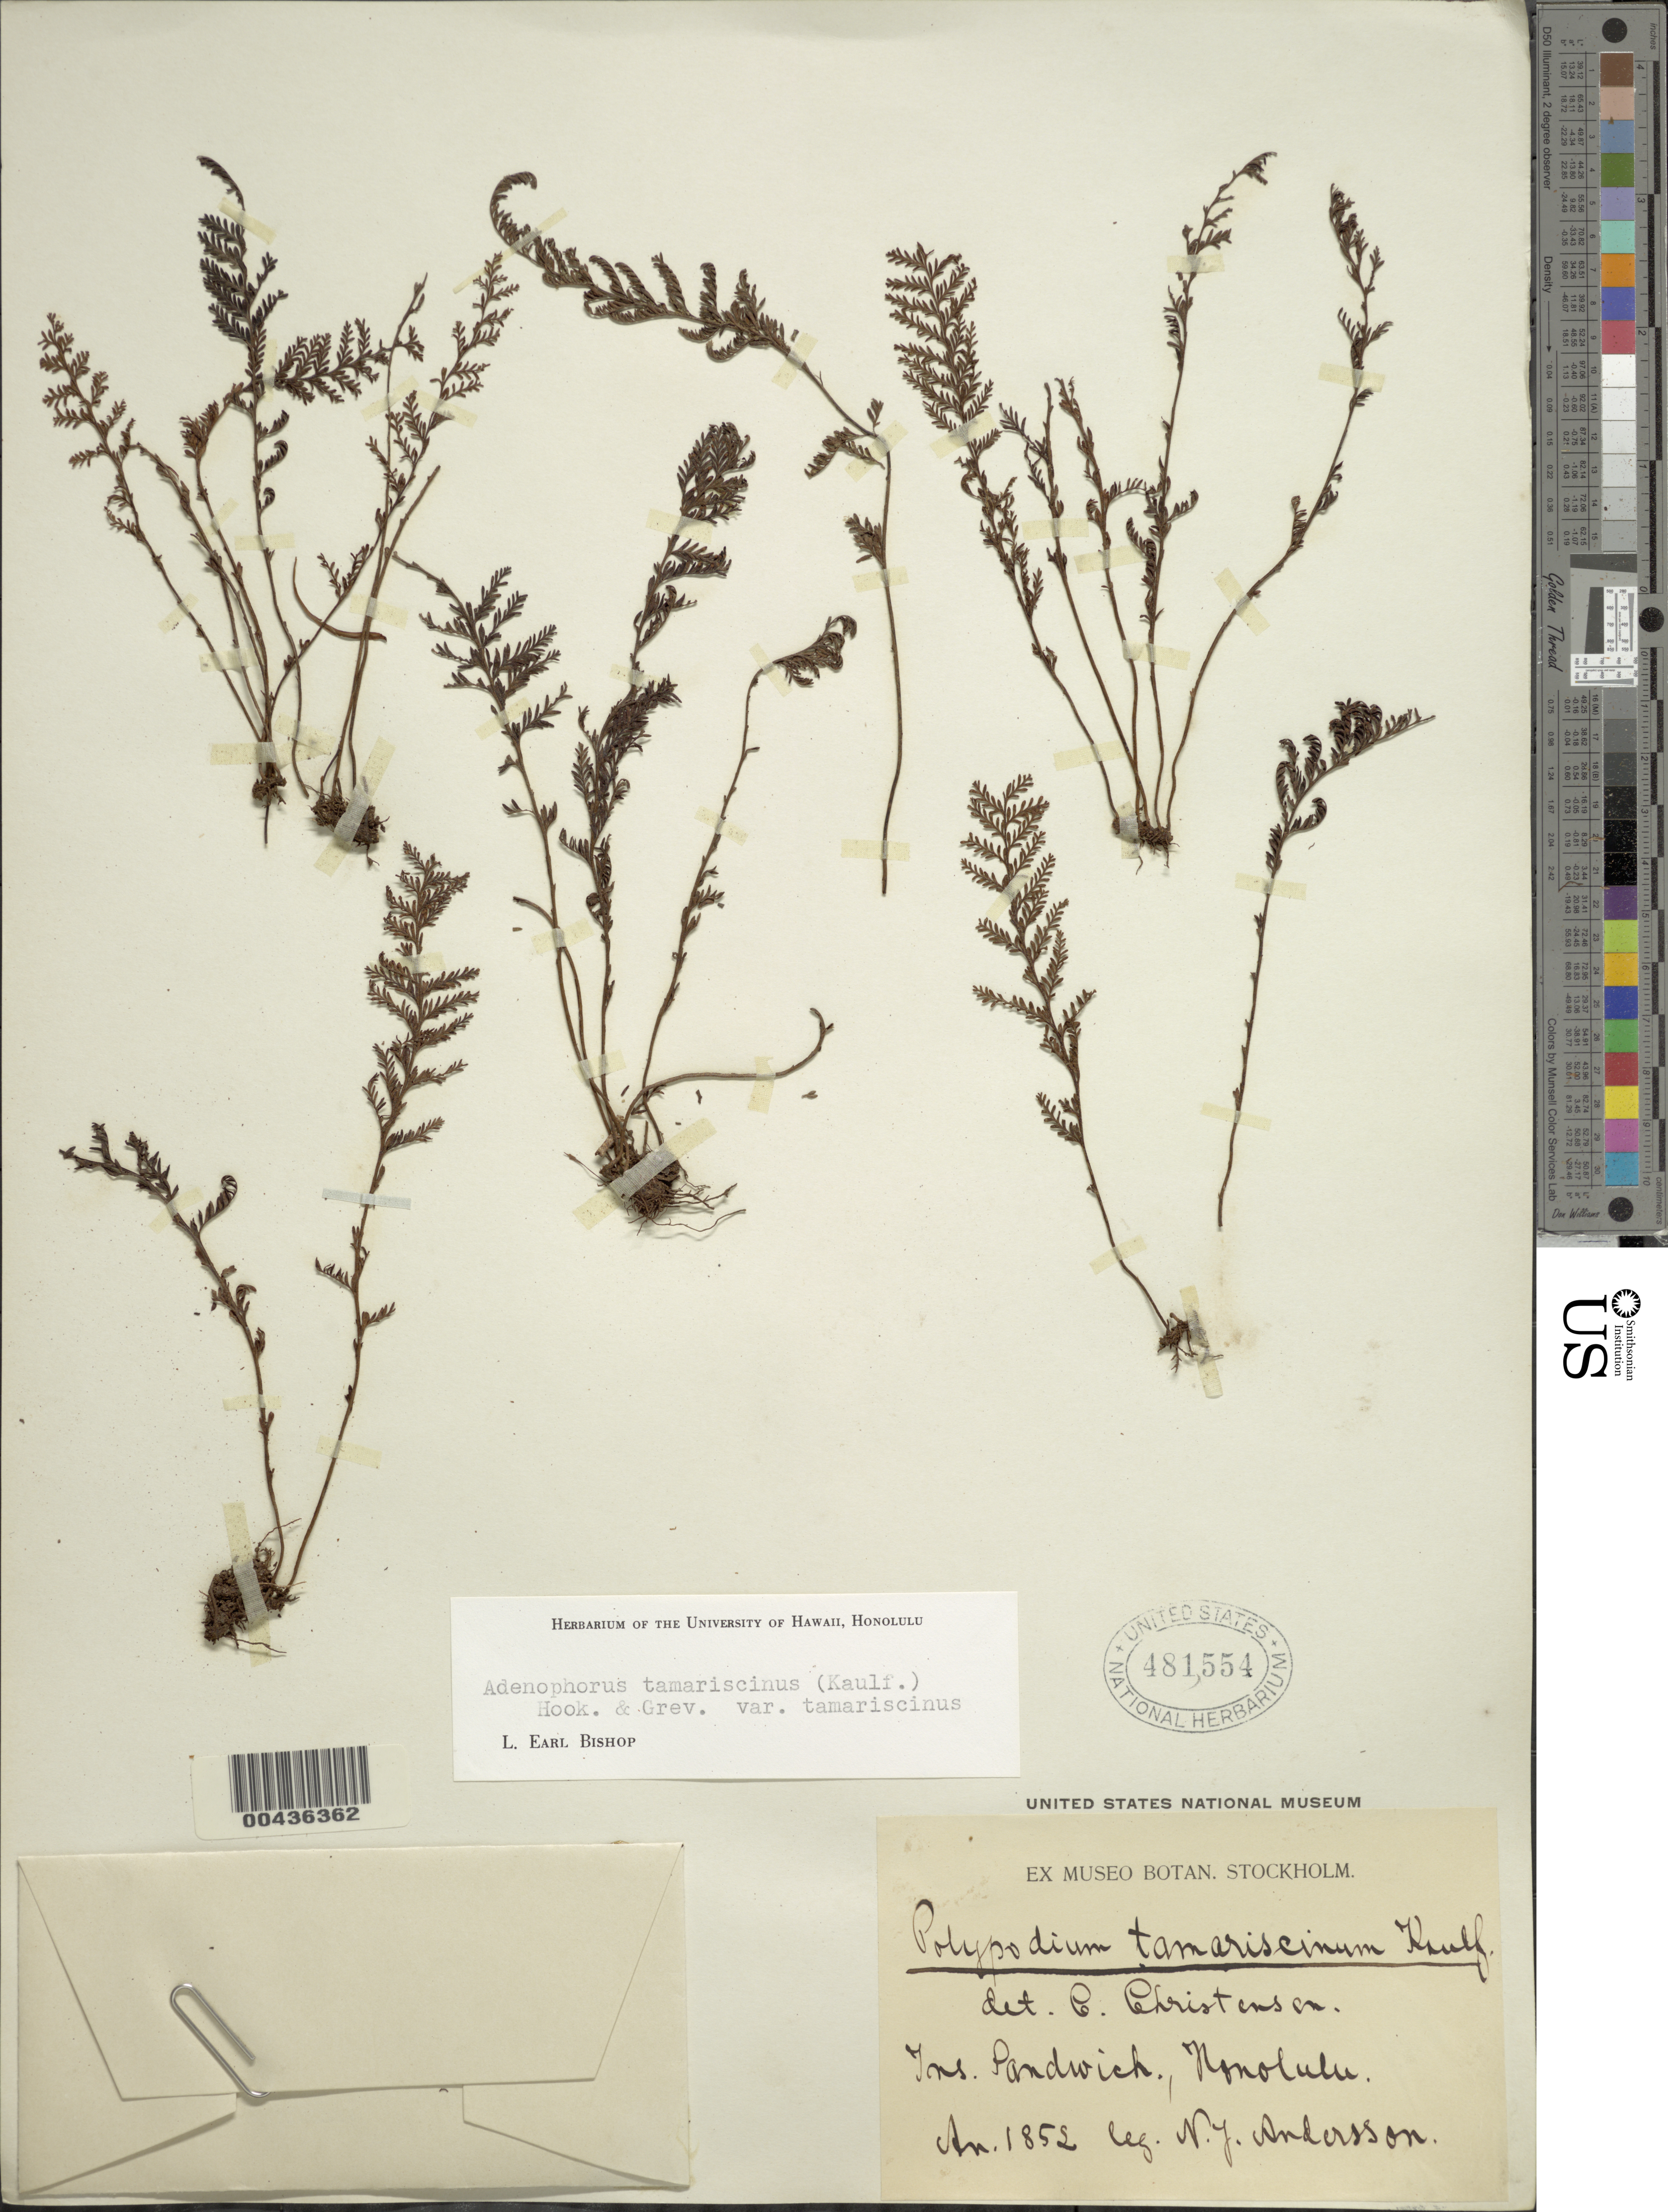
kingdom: Plantae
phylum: Tracheophyta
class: Polypodiopsida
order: Polypodiales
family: Polypodiaceae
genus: Adenophorus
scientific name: Adenophorus tamariscinus var. tamariscinus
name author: Hook. & Grev.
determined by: Bishop, L. E.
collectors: N. J. Andersson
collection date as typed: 1852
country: United States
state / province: Hawaii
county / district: Honolulu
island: Oahu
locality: Ins. Sandwich, Honolulu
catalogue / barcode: US 481554